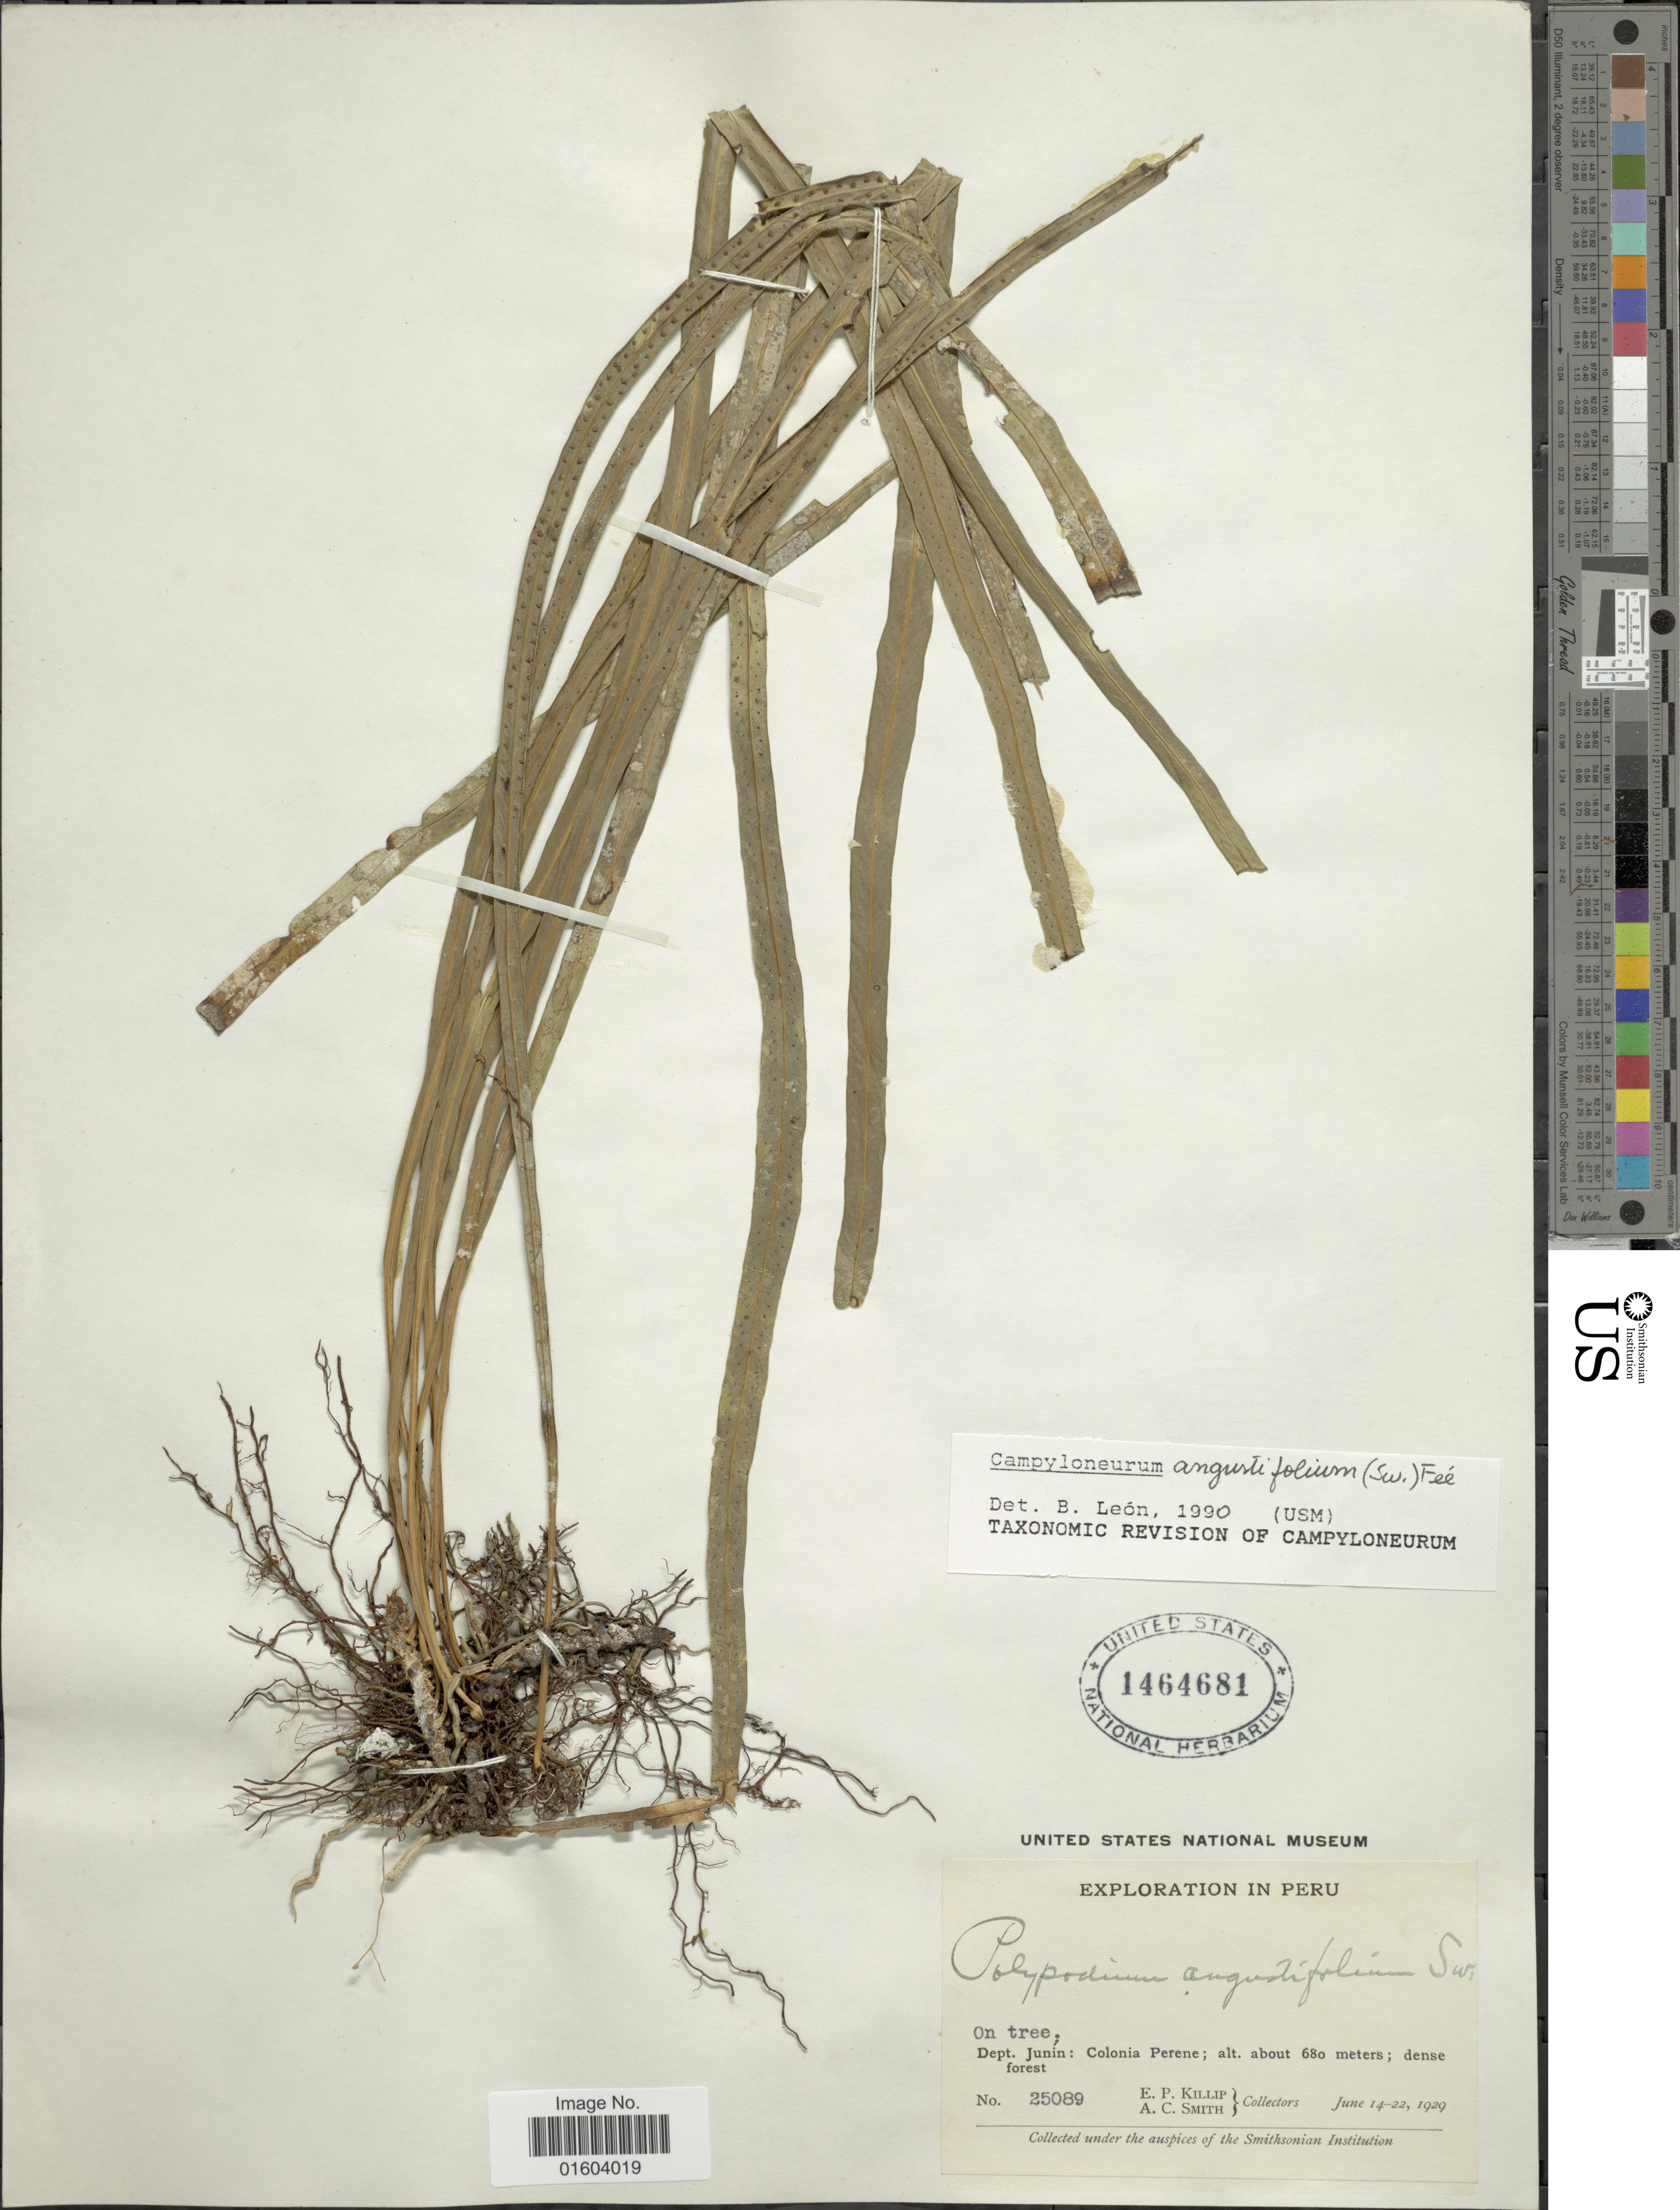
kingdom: Plantae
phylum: Tracheophyta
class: Polypodiopsida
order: Polypodiales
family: Polypodiaceae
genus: Campyloneurum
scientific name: Campyloneurum angustifolium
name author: (Sw.) Fée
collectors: E. P. Killip & A. C. Smith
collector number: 25089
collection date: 1929-06-14/1929-06-22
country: Peru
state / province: Junín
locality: Peru, Dept. Junin: Colonia Perente.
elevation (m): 680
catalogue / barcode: US 1464681